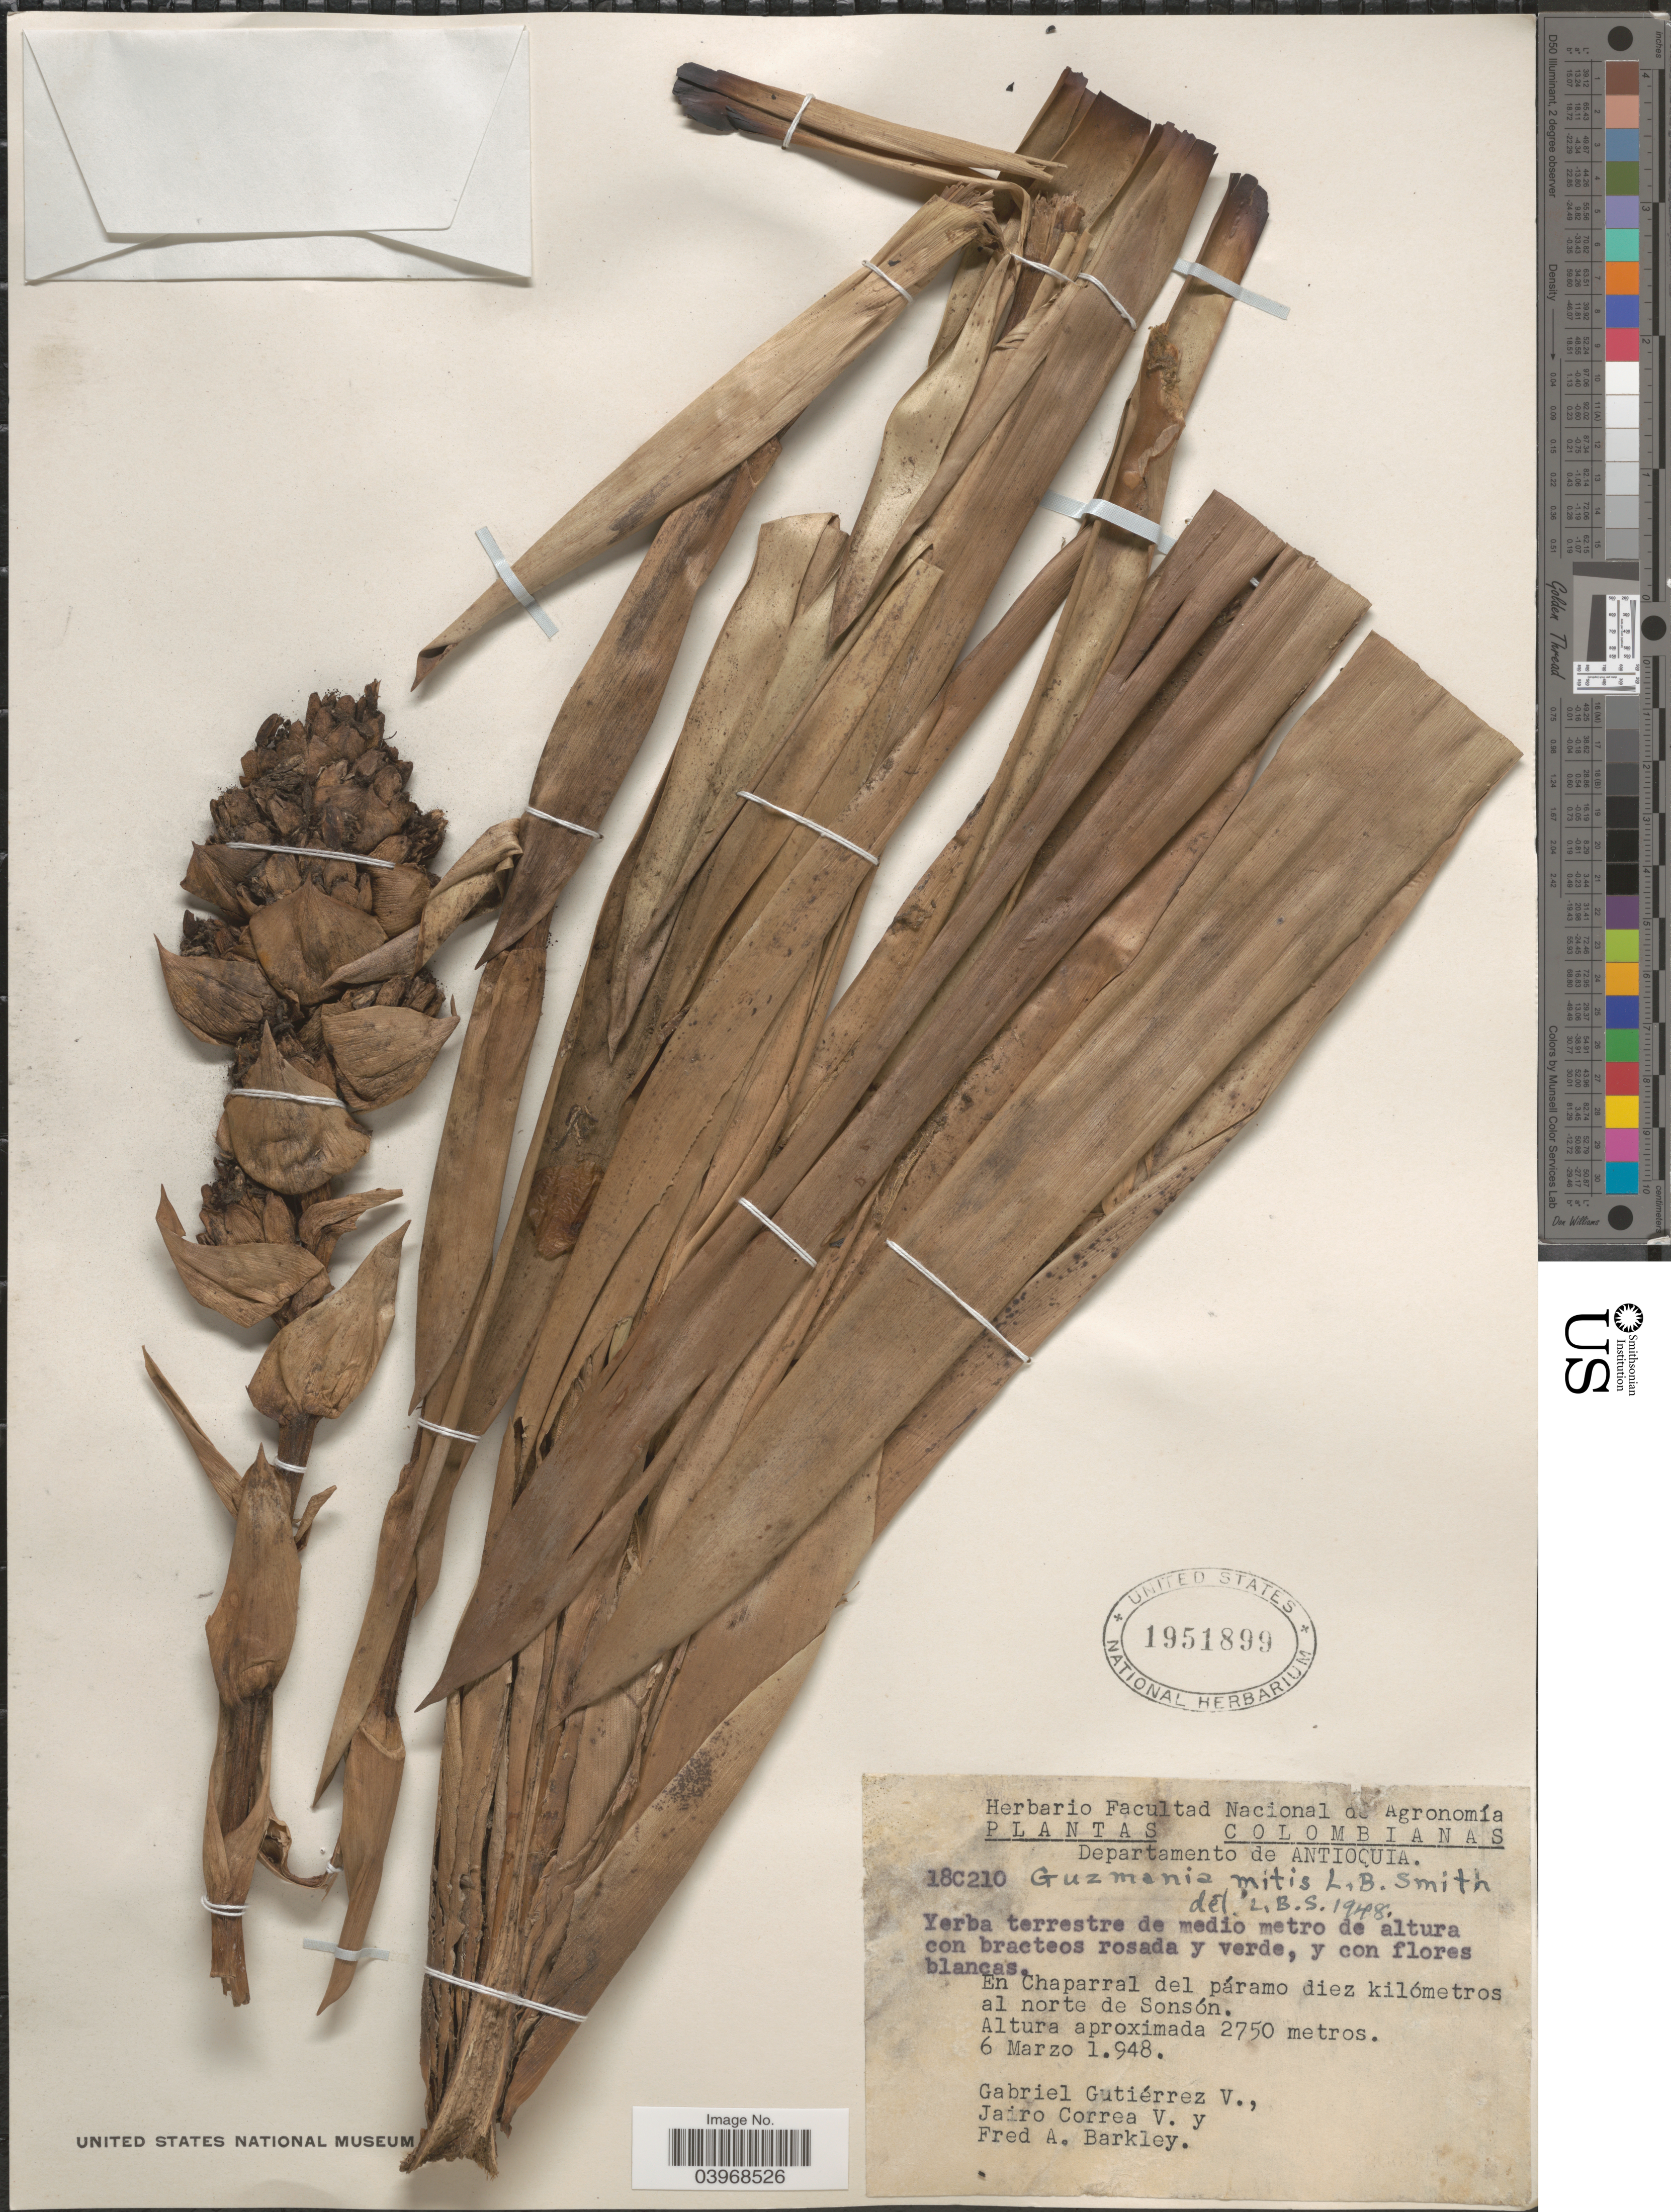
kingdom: Plantae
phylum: Tracheophyta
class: Liliopsida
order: Poales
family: Bromeliaceae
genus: Guzmania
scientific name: Guzmania mitis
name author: L.B. Sm.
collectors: G. Gutiérrez V., J. Correa & F. A. Barkley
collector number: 18c210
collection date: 1948-03-06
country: Colombia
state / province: Antioquia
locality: Departamento de Antioquia. En Chaparral del páramo diez kilómetros al norte de Sonsón.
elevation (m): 2750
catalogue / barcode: US 1951899